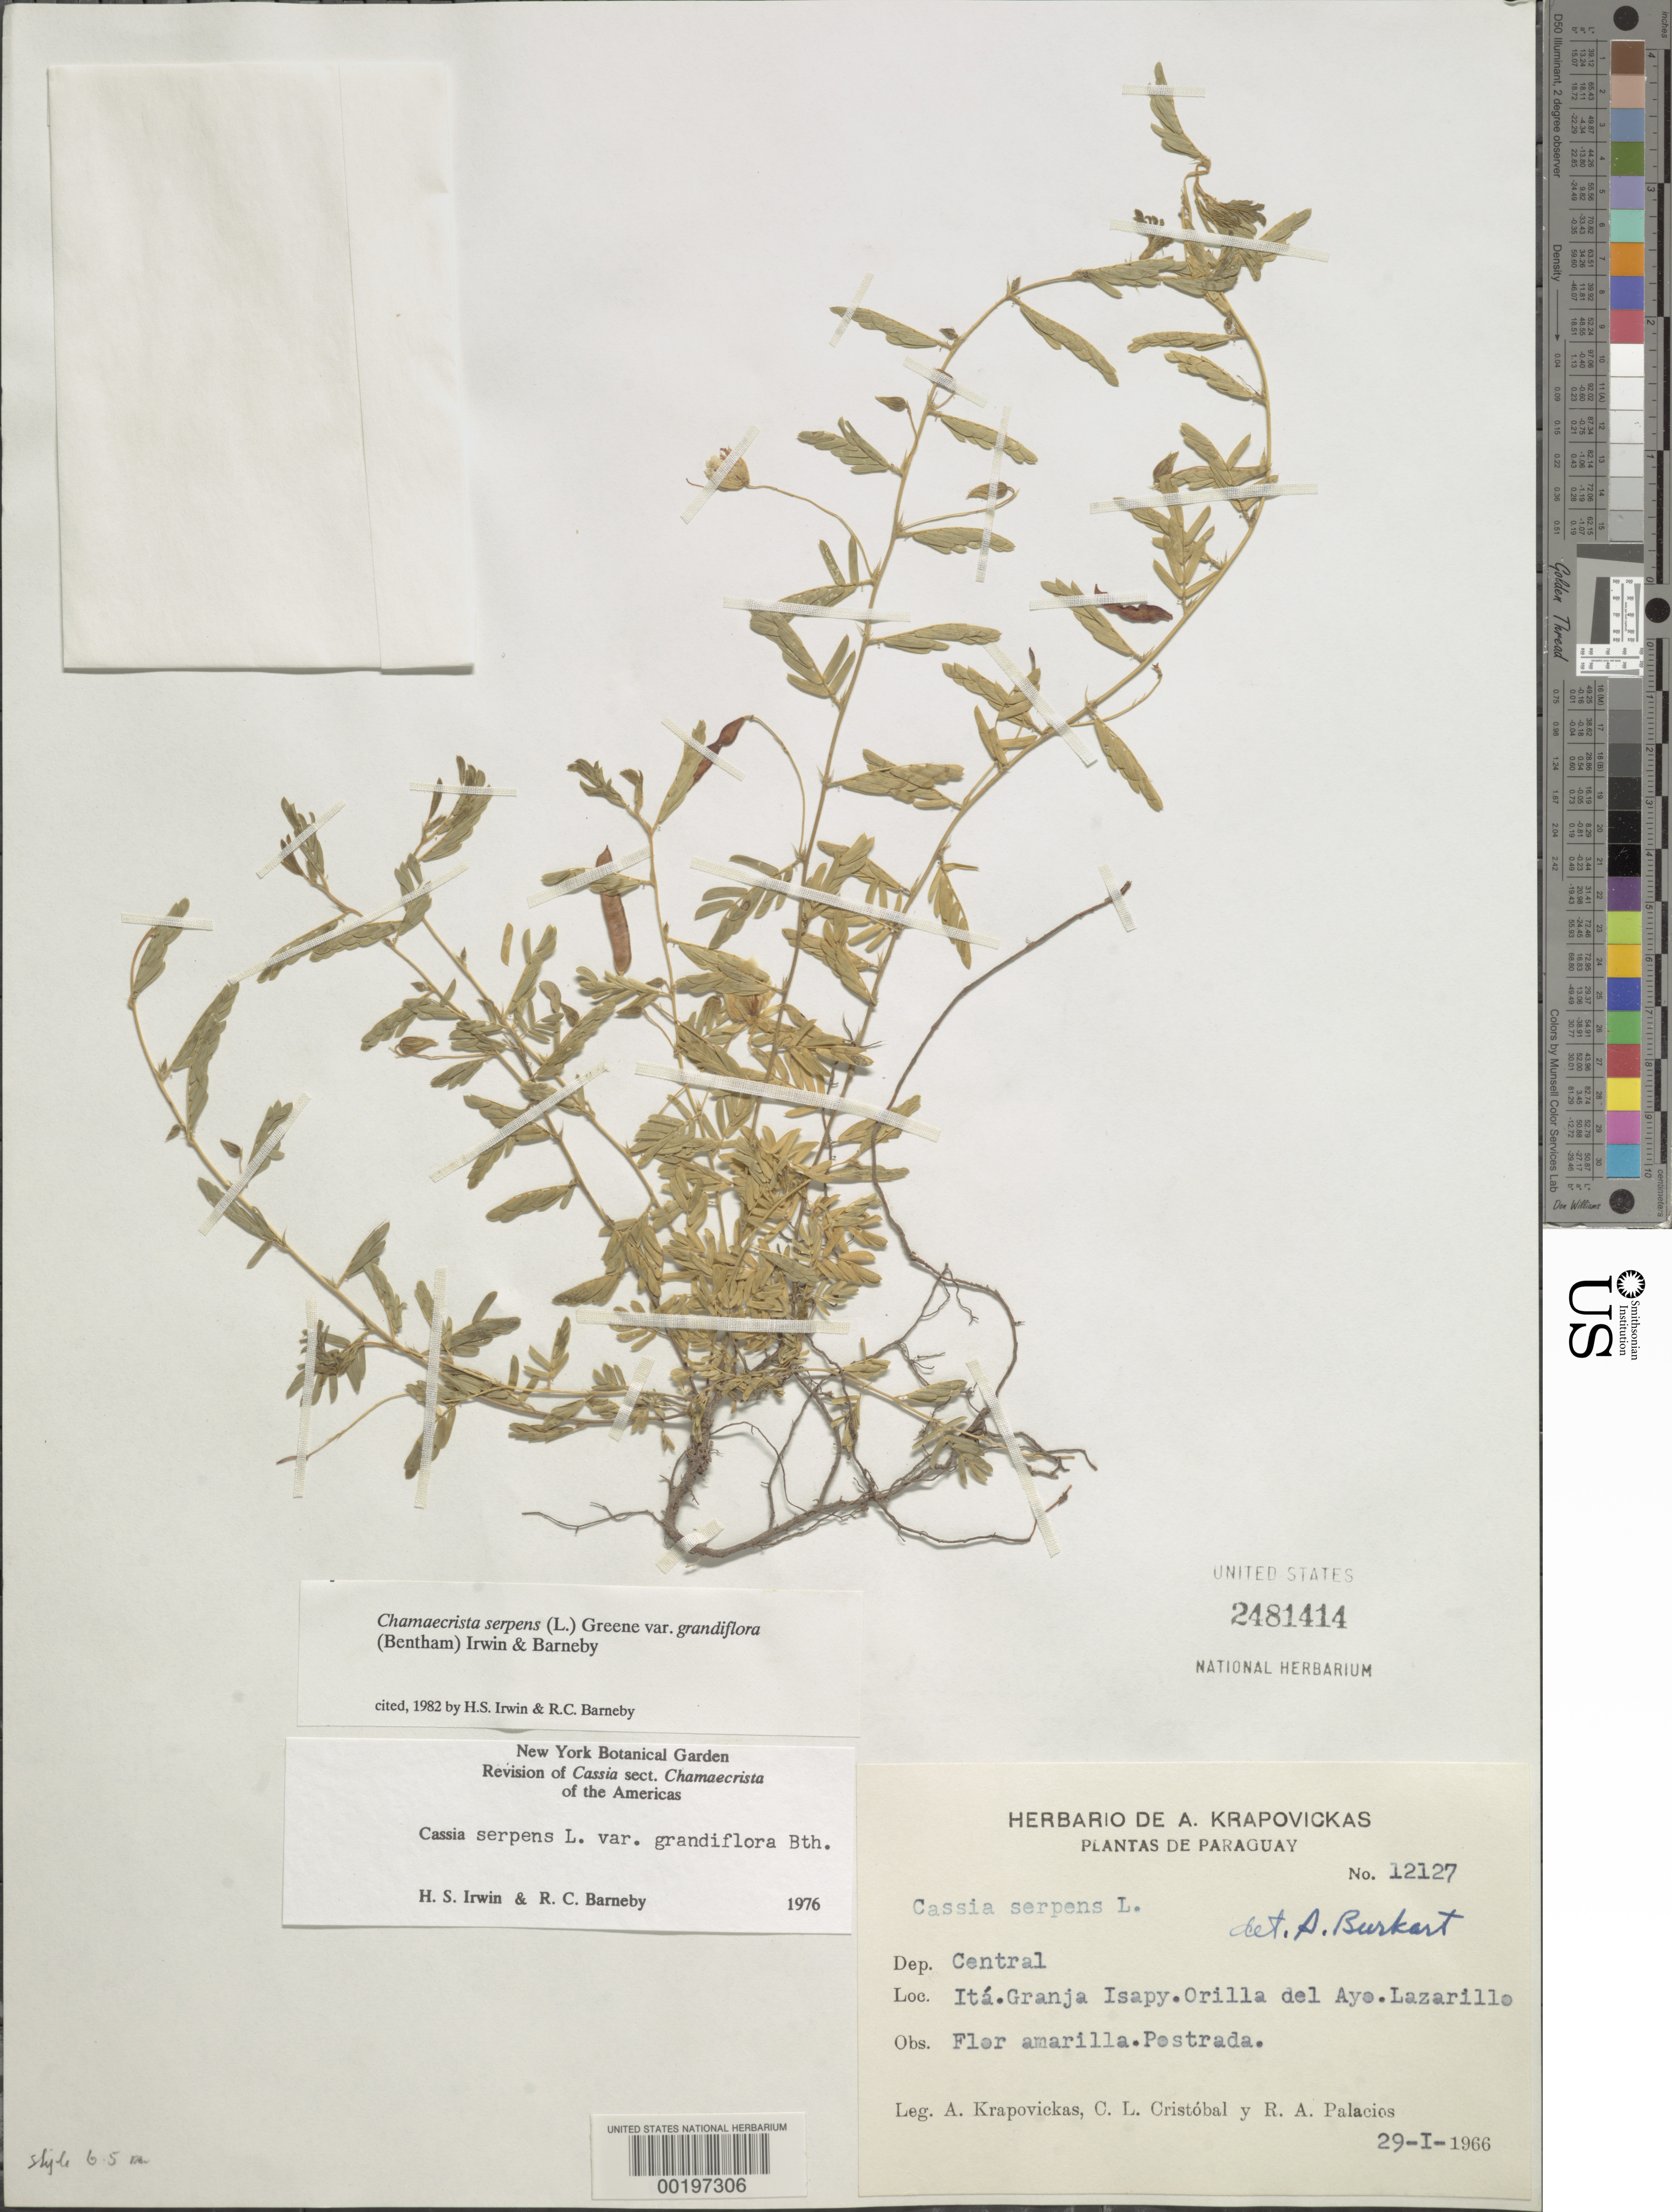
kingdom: Plantae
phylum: Tracheophyta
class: Magnoliopsida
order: Fabales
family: Fabaceae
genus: Chamaecrista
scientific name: Chamaecrista serpens var. grandiflora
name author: (Benth.) H.S. Irwin & Barneby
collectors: A. Krapovickas, C. L. Cristóbal & R. Palacios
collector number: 12127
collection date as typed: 29 Jan 1966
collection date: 1966-01-29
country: Paraguay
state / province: Central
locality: Ita. granja isapy. orilla del ayo. lazarillo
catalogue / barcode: US 2481414